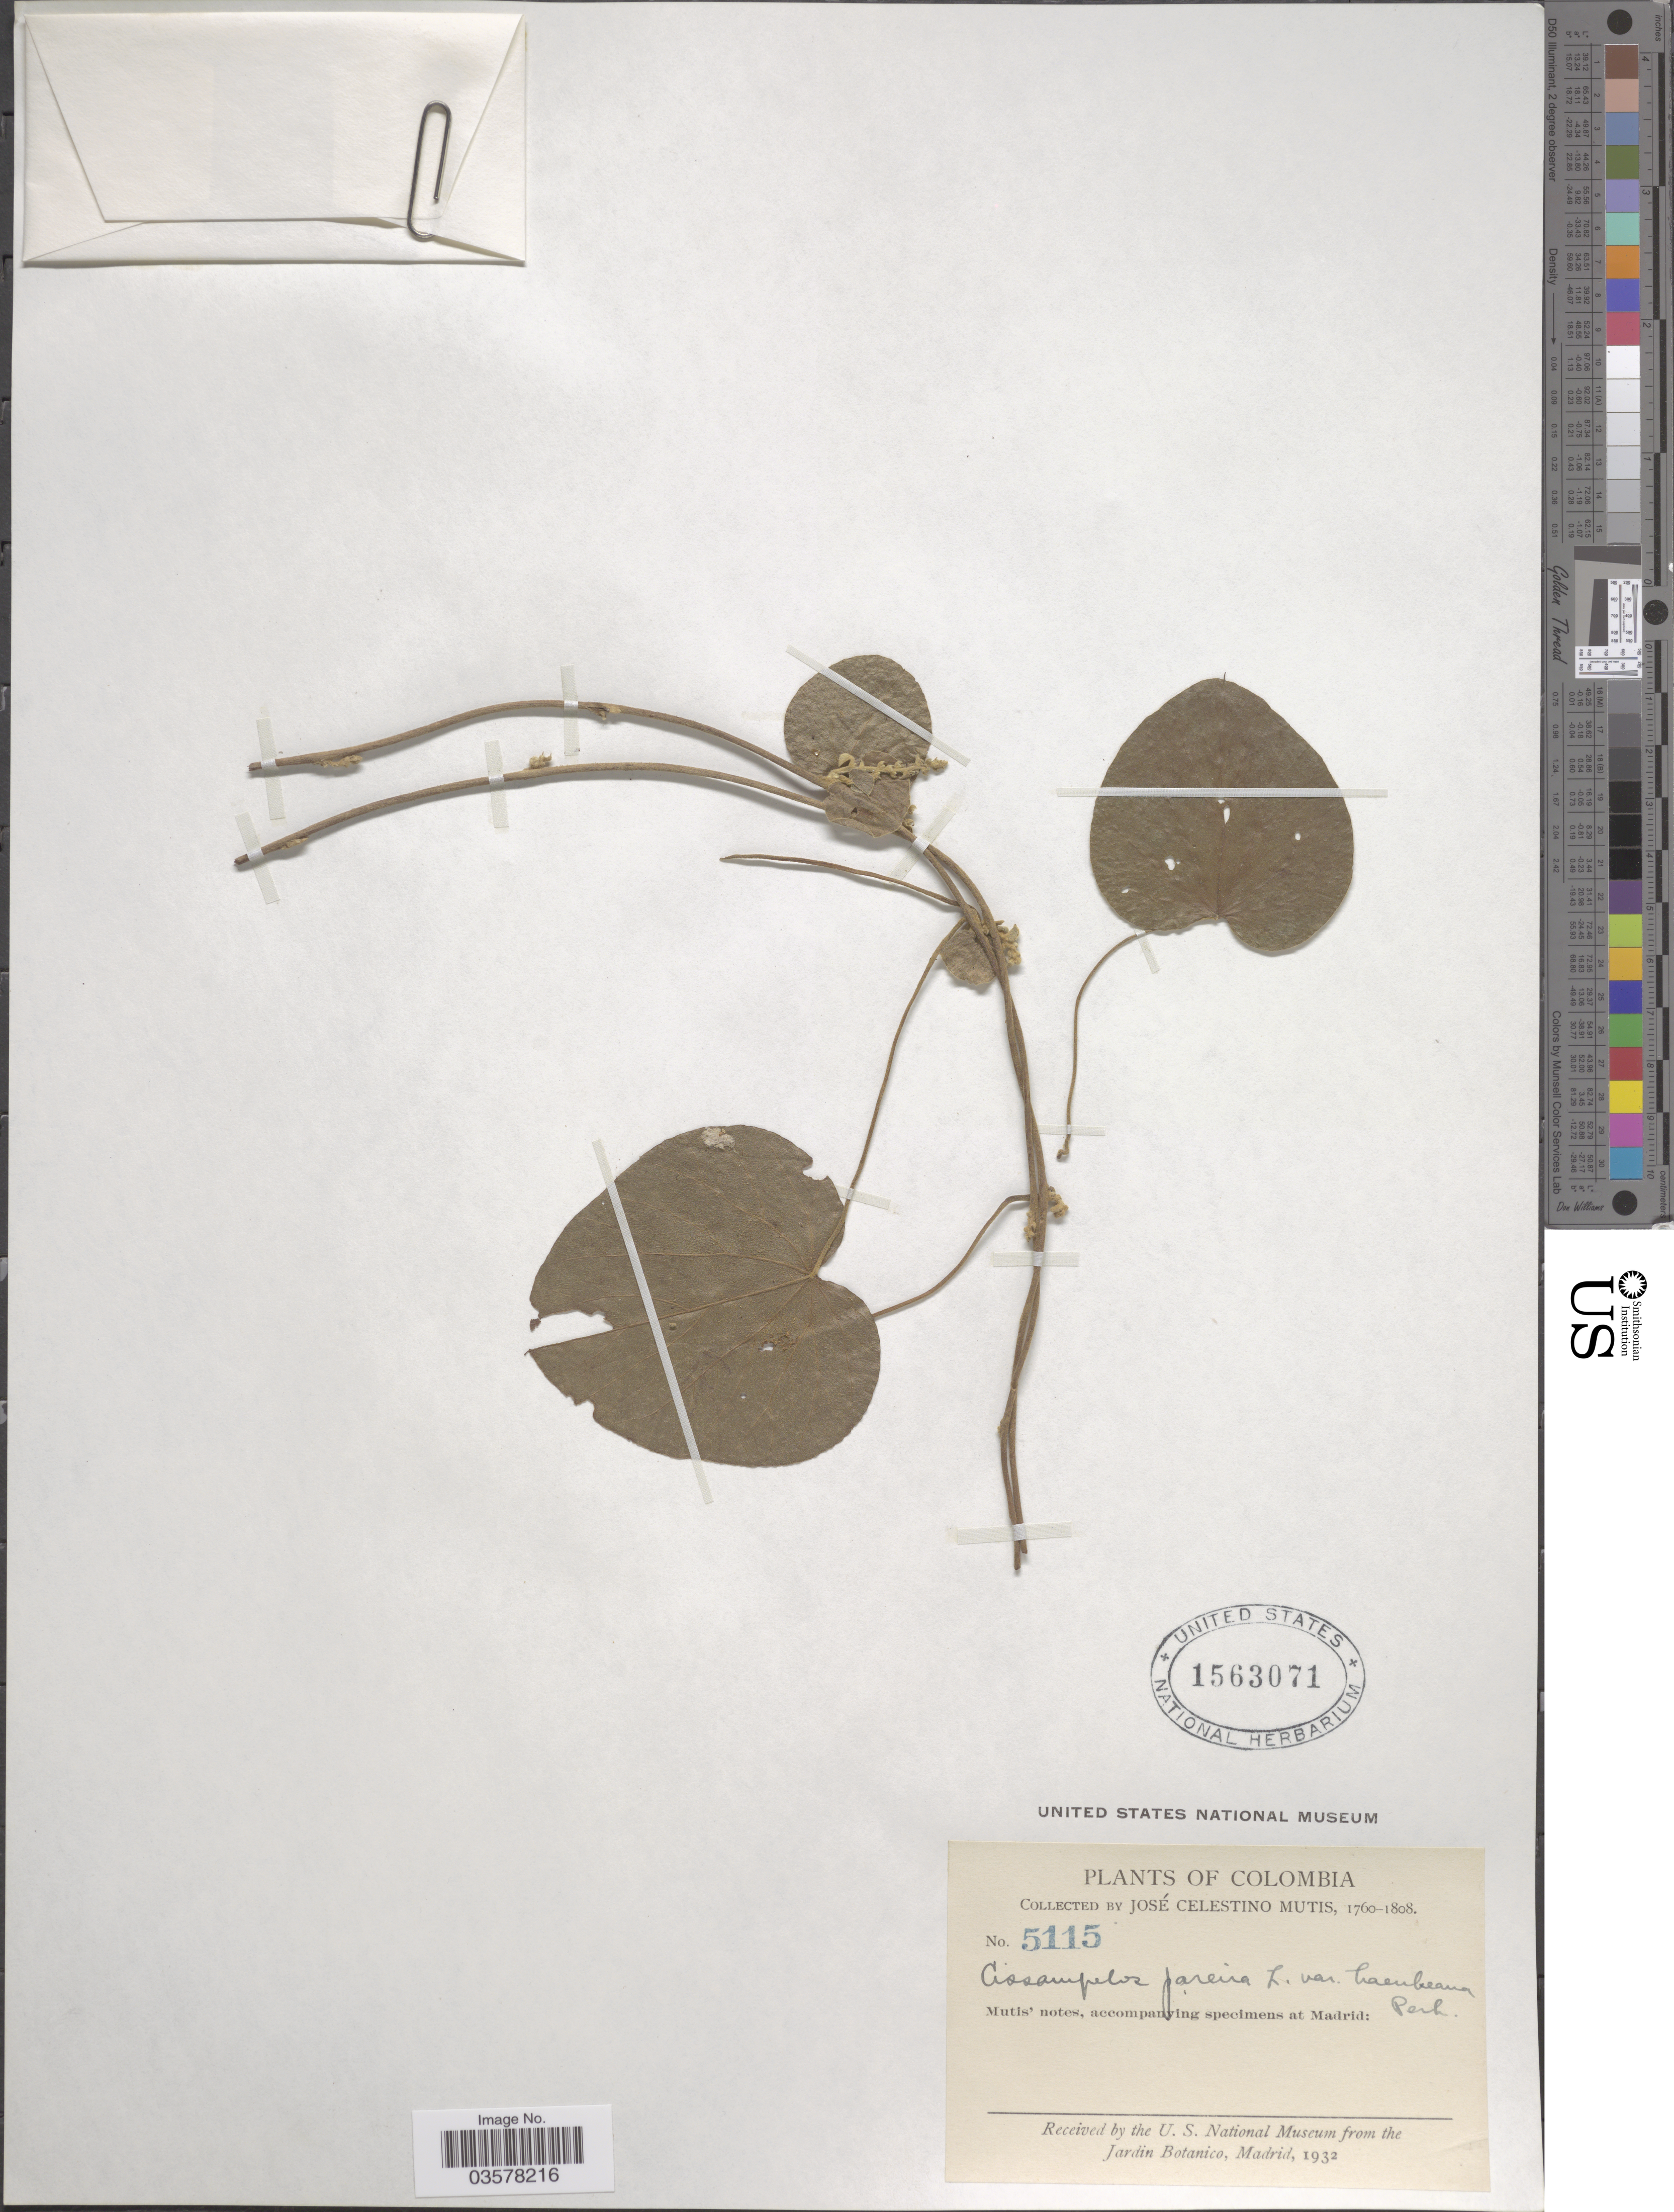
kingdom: Plantae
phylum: Tracheophyta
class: Magnoliopsida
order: Ranunculales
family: Menispermaceae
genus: Cissampelos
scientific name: Cissampelos pareira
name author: L.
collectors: J. C. B. Mutis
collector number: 5115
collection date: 1760/1808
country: Colombia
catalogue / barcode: US 1563071